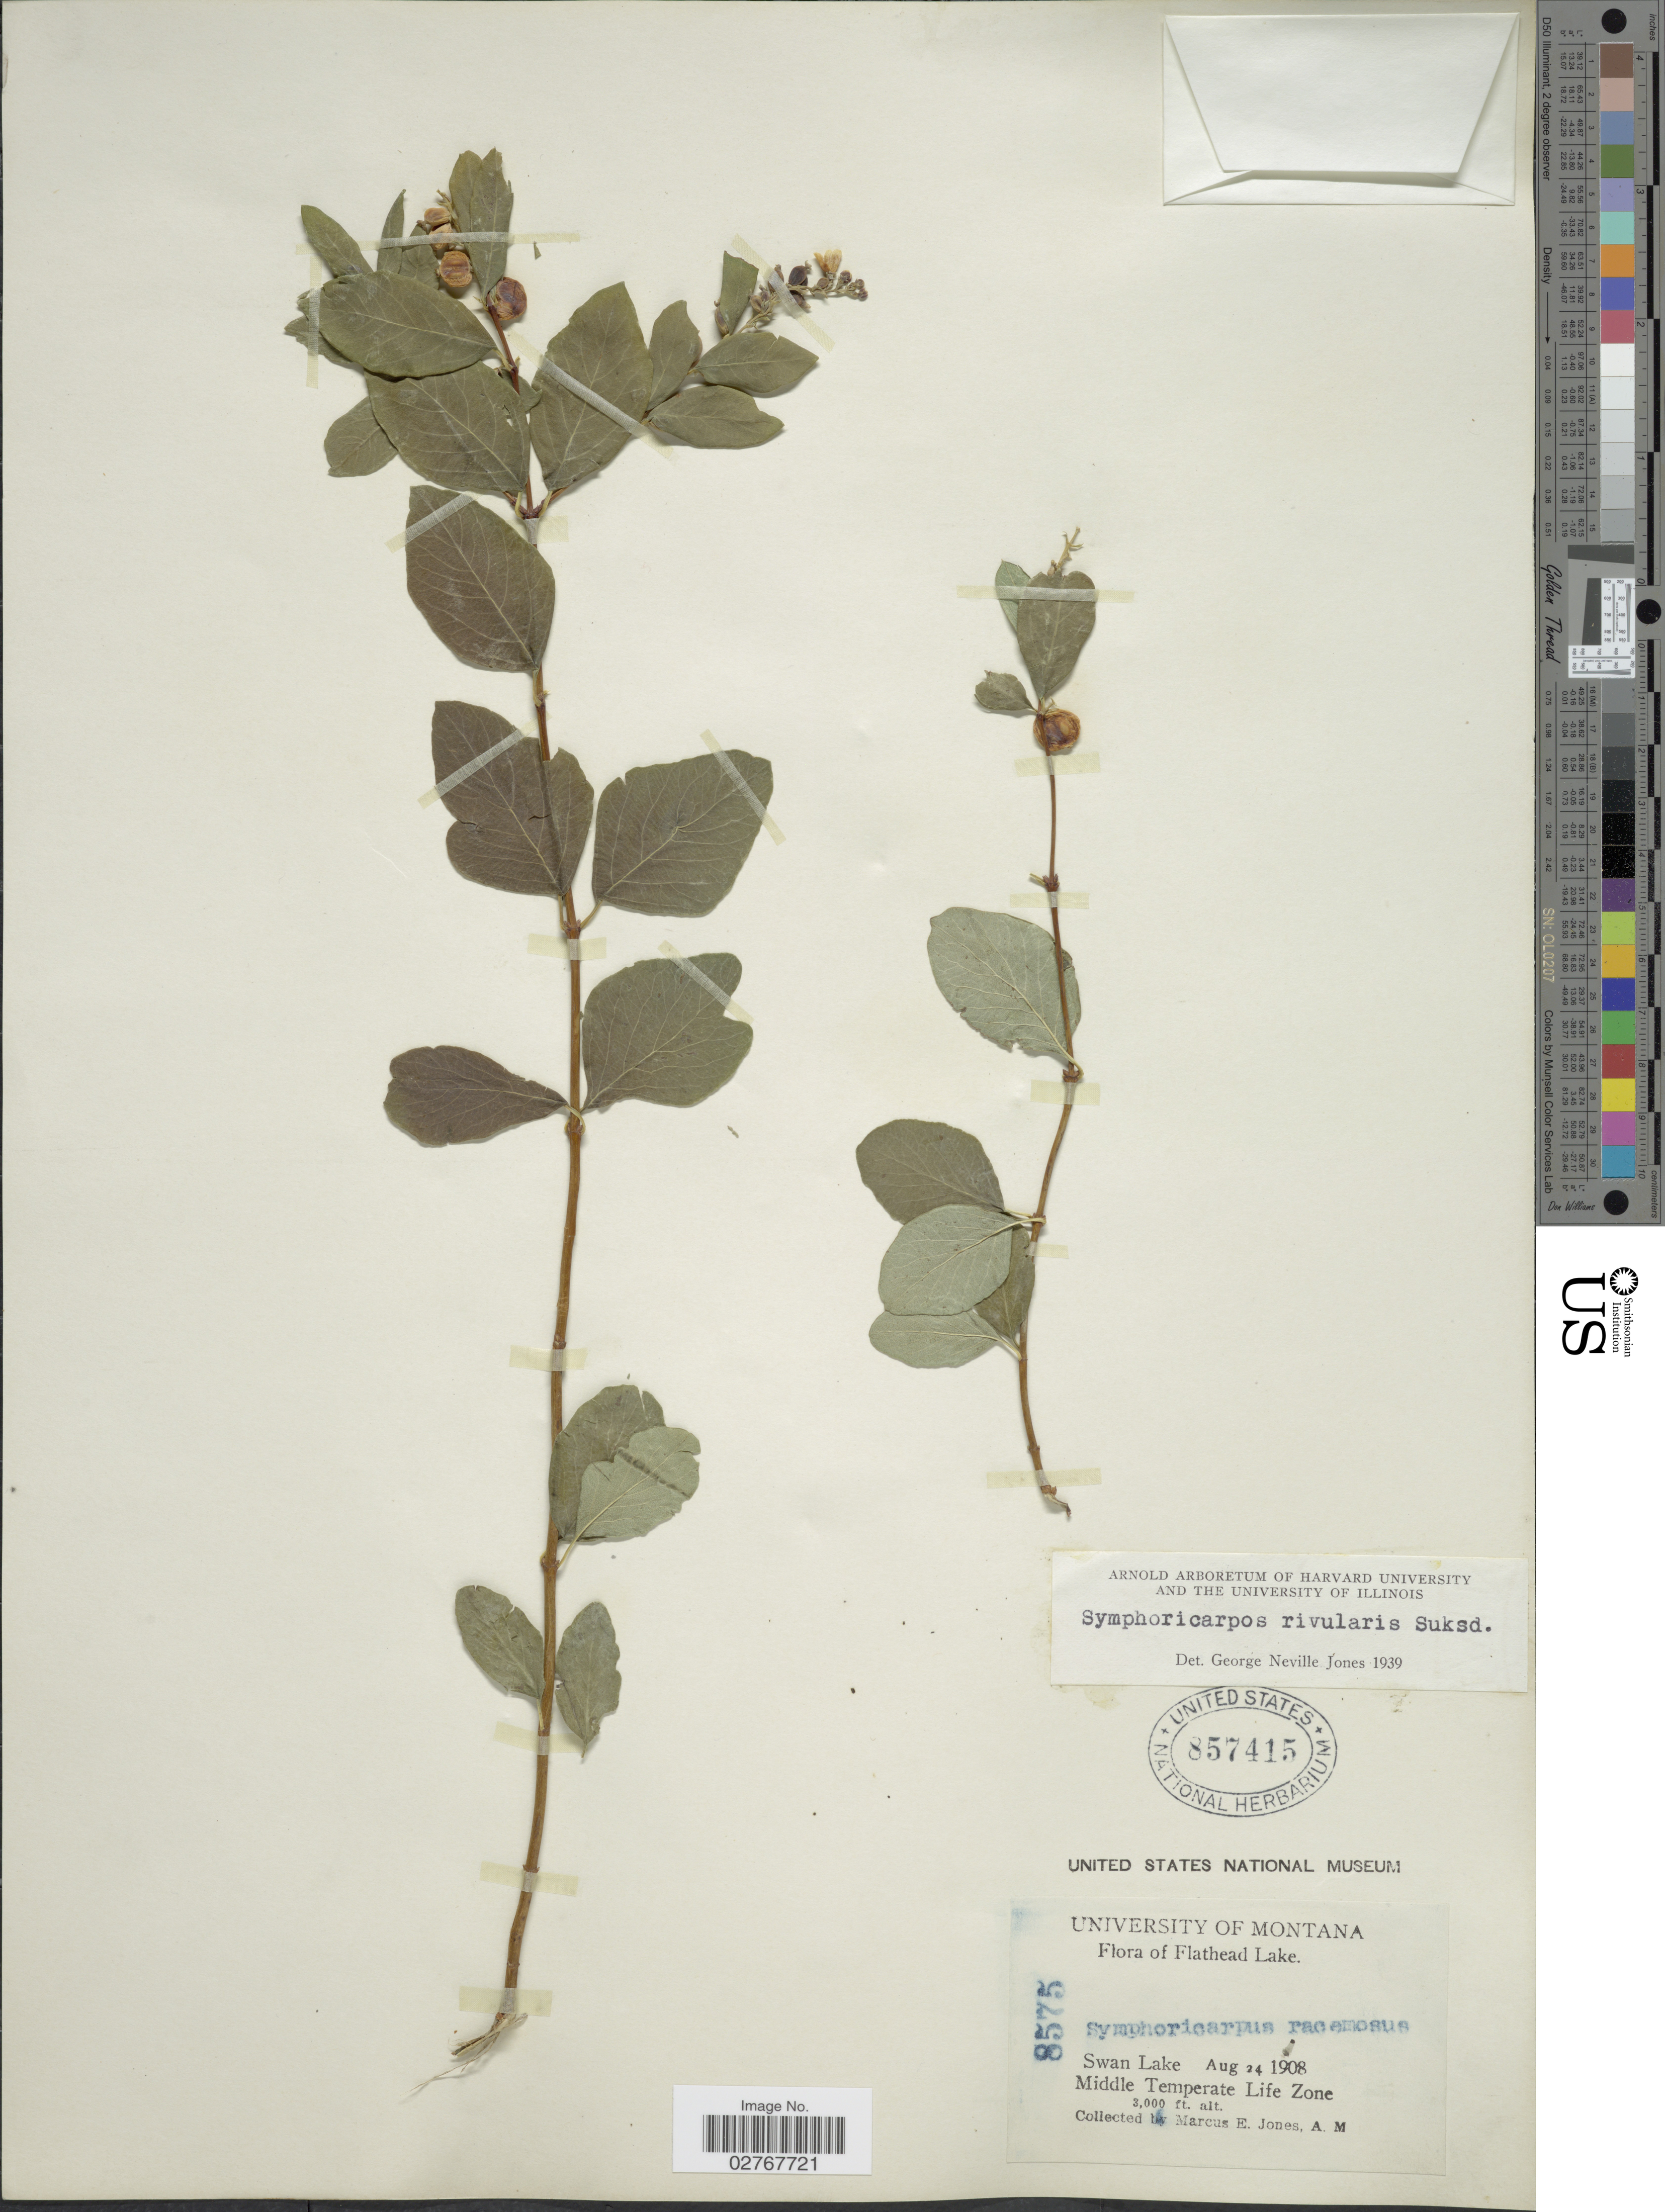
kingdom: Plantae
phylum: Tracheophyta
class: Magnoliopsida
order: Dipsacales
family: Caprifoliaceae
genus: Symphoricarpos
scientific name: Symphoricarpos rivularis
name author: Suksd.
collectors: M. E. Jones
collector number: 8575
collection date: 1908-08-24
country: United States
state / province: Montana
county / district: Lake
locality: Flathead Lake. Swan Lake. Middle Temperate Life Zone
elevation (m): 914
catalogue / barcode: US 857415